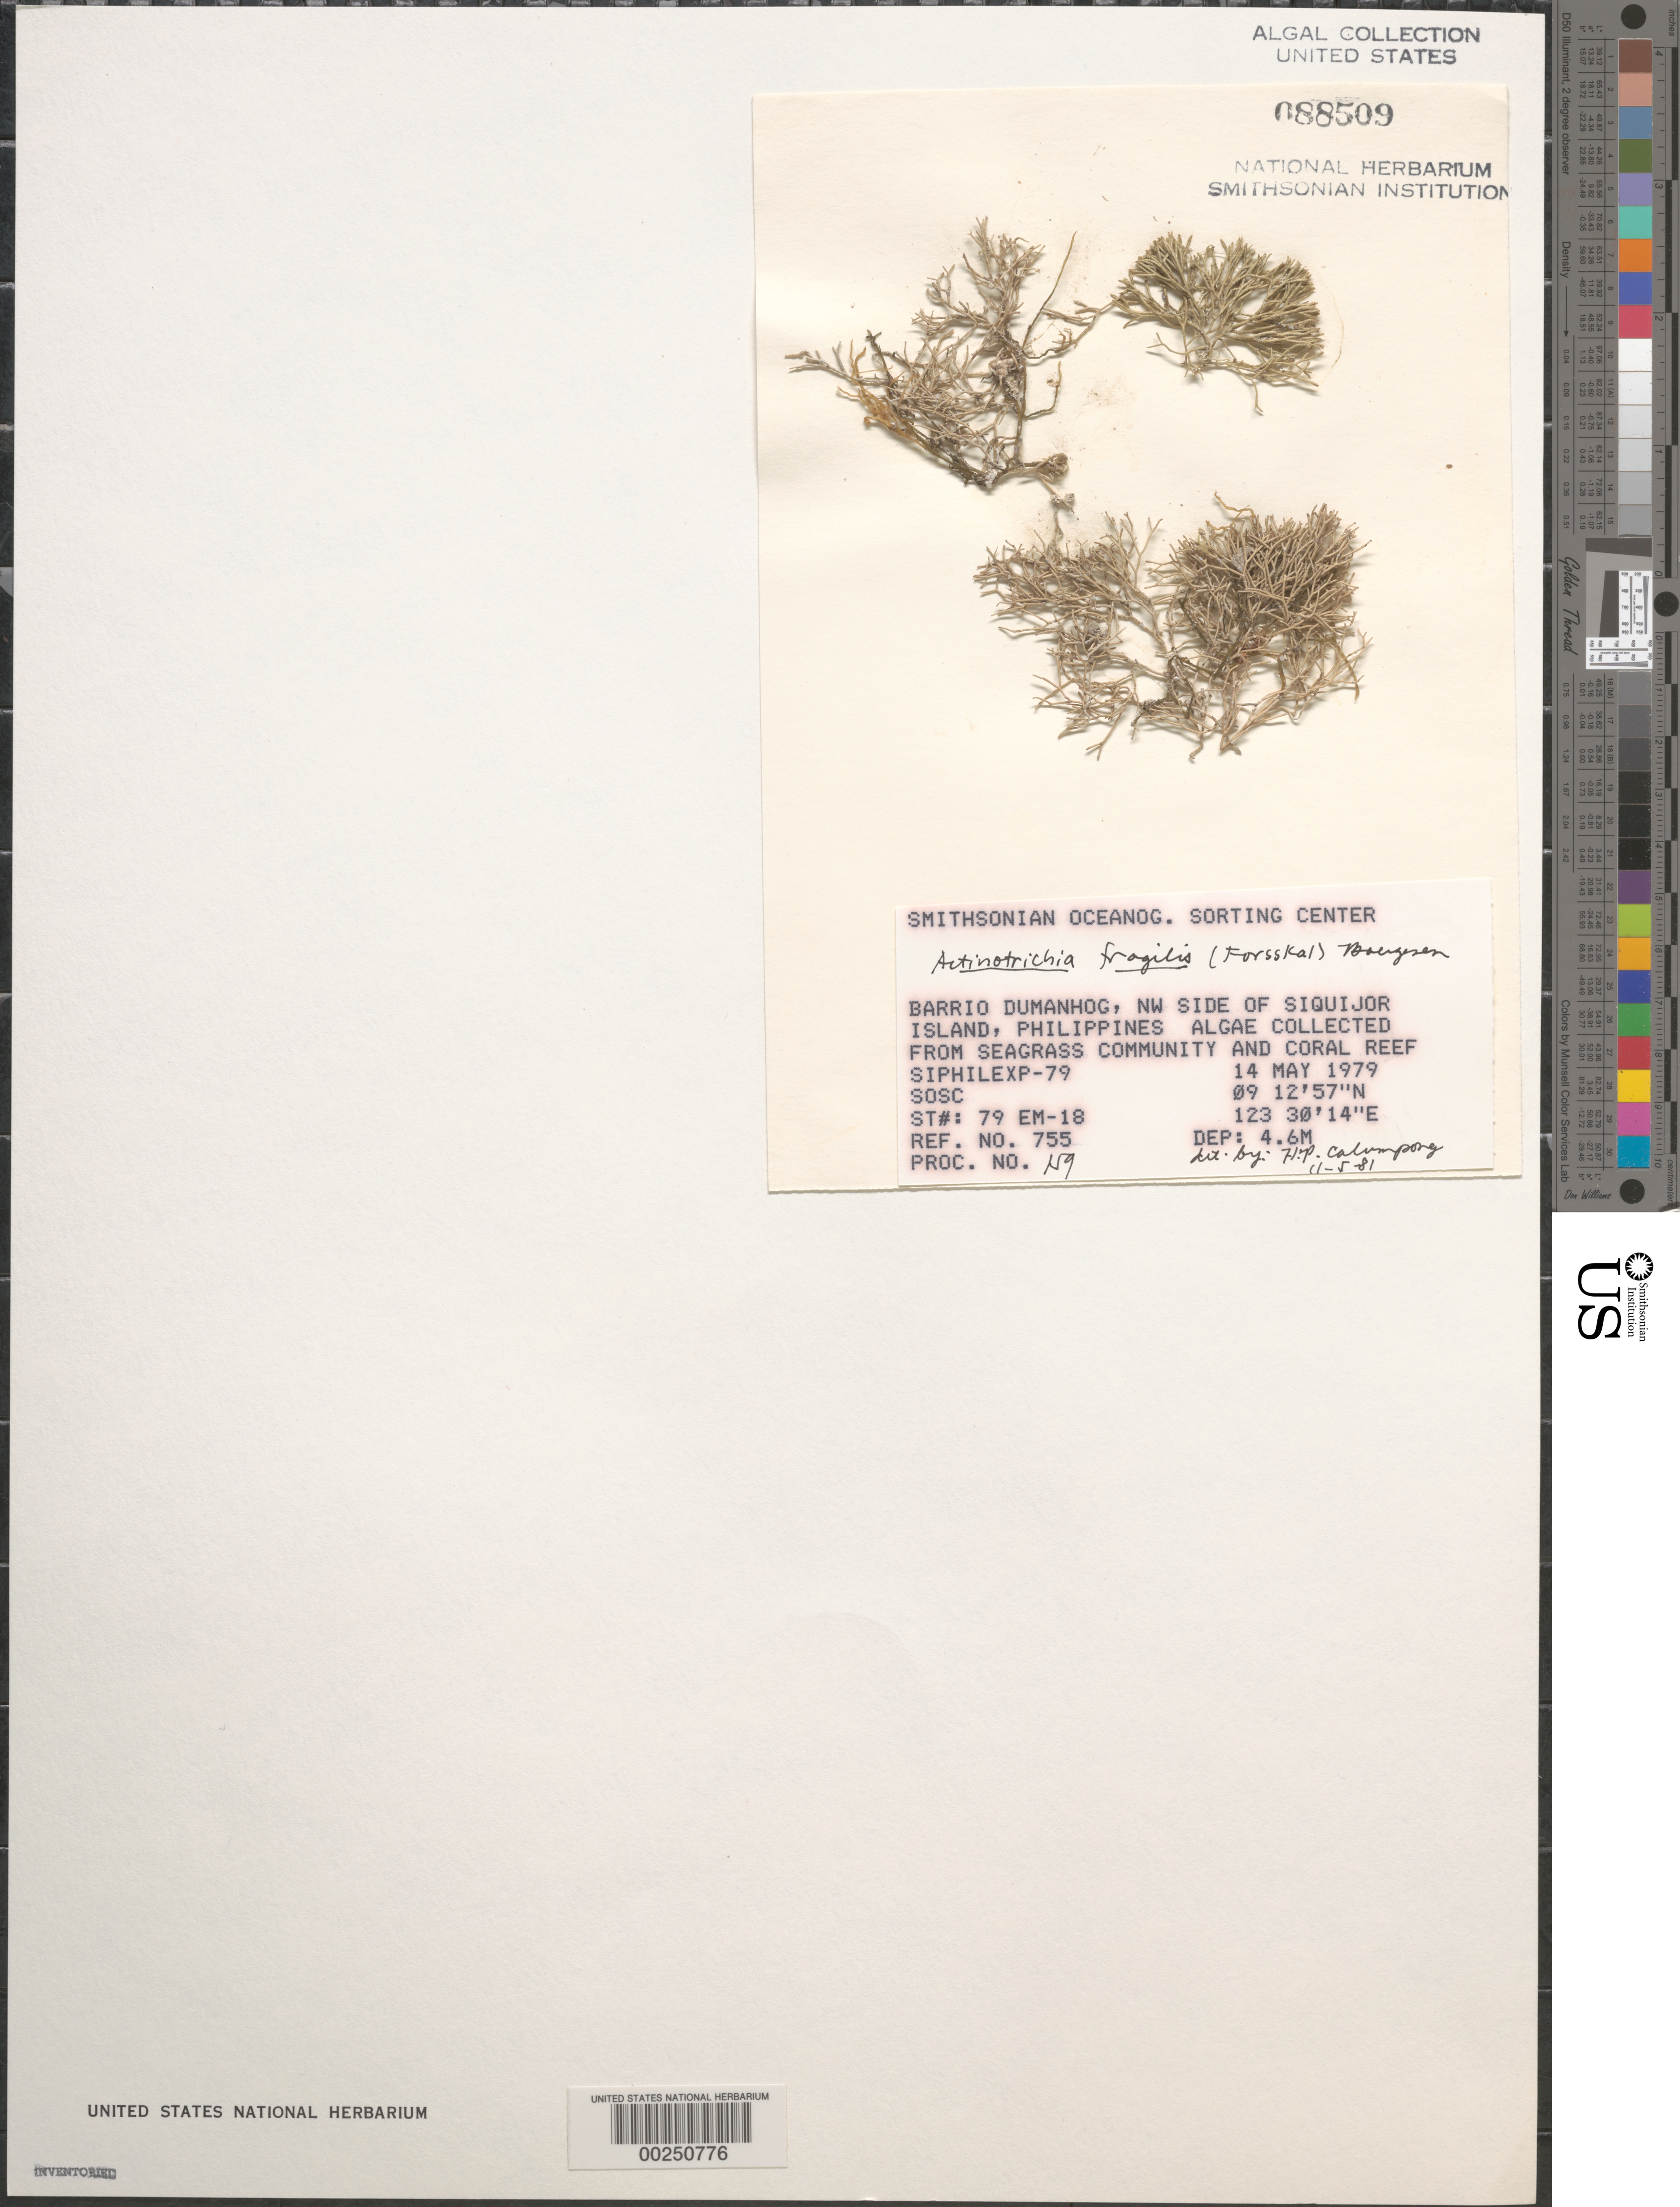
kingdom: Plantae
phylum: Rhodophyta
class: Florideophyceae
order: Nemaliales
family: Galaxauraceae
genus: Actinotrichia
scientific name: Actinotrichia fragilis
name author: (Forssk.) Børgesen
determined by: Calumpong, H. P.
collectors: SOSC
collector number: Station 79 Em-18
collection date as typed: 14 May 1979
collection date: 1979-05-14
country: Philippines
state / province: Central Visayas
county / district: Siquijor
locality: Visayan, Barrio dumanhog, siquijor island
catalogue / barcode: US 88509